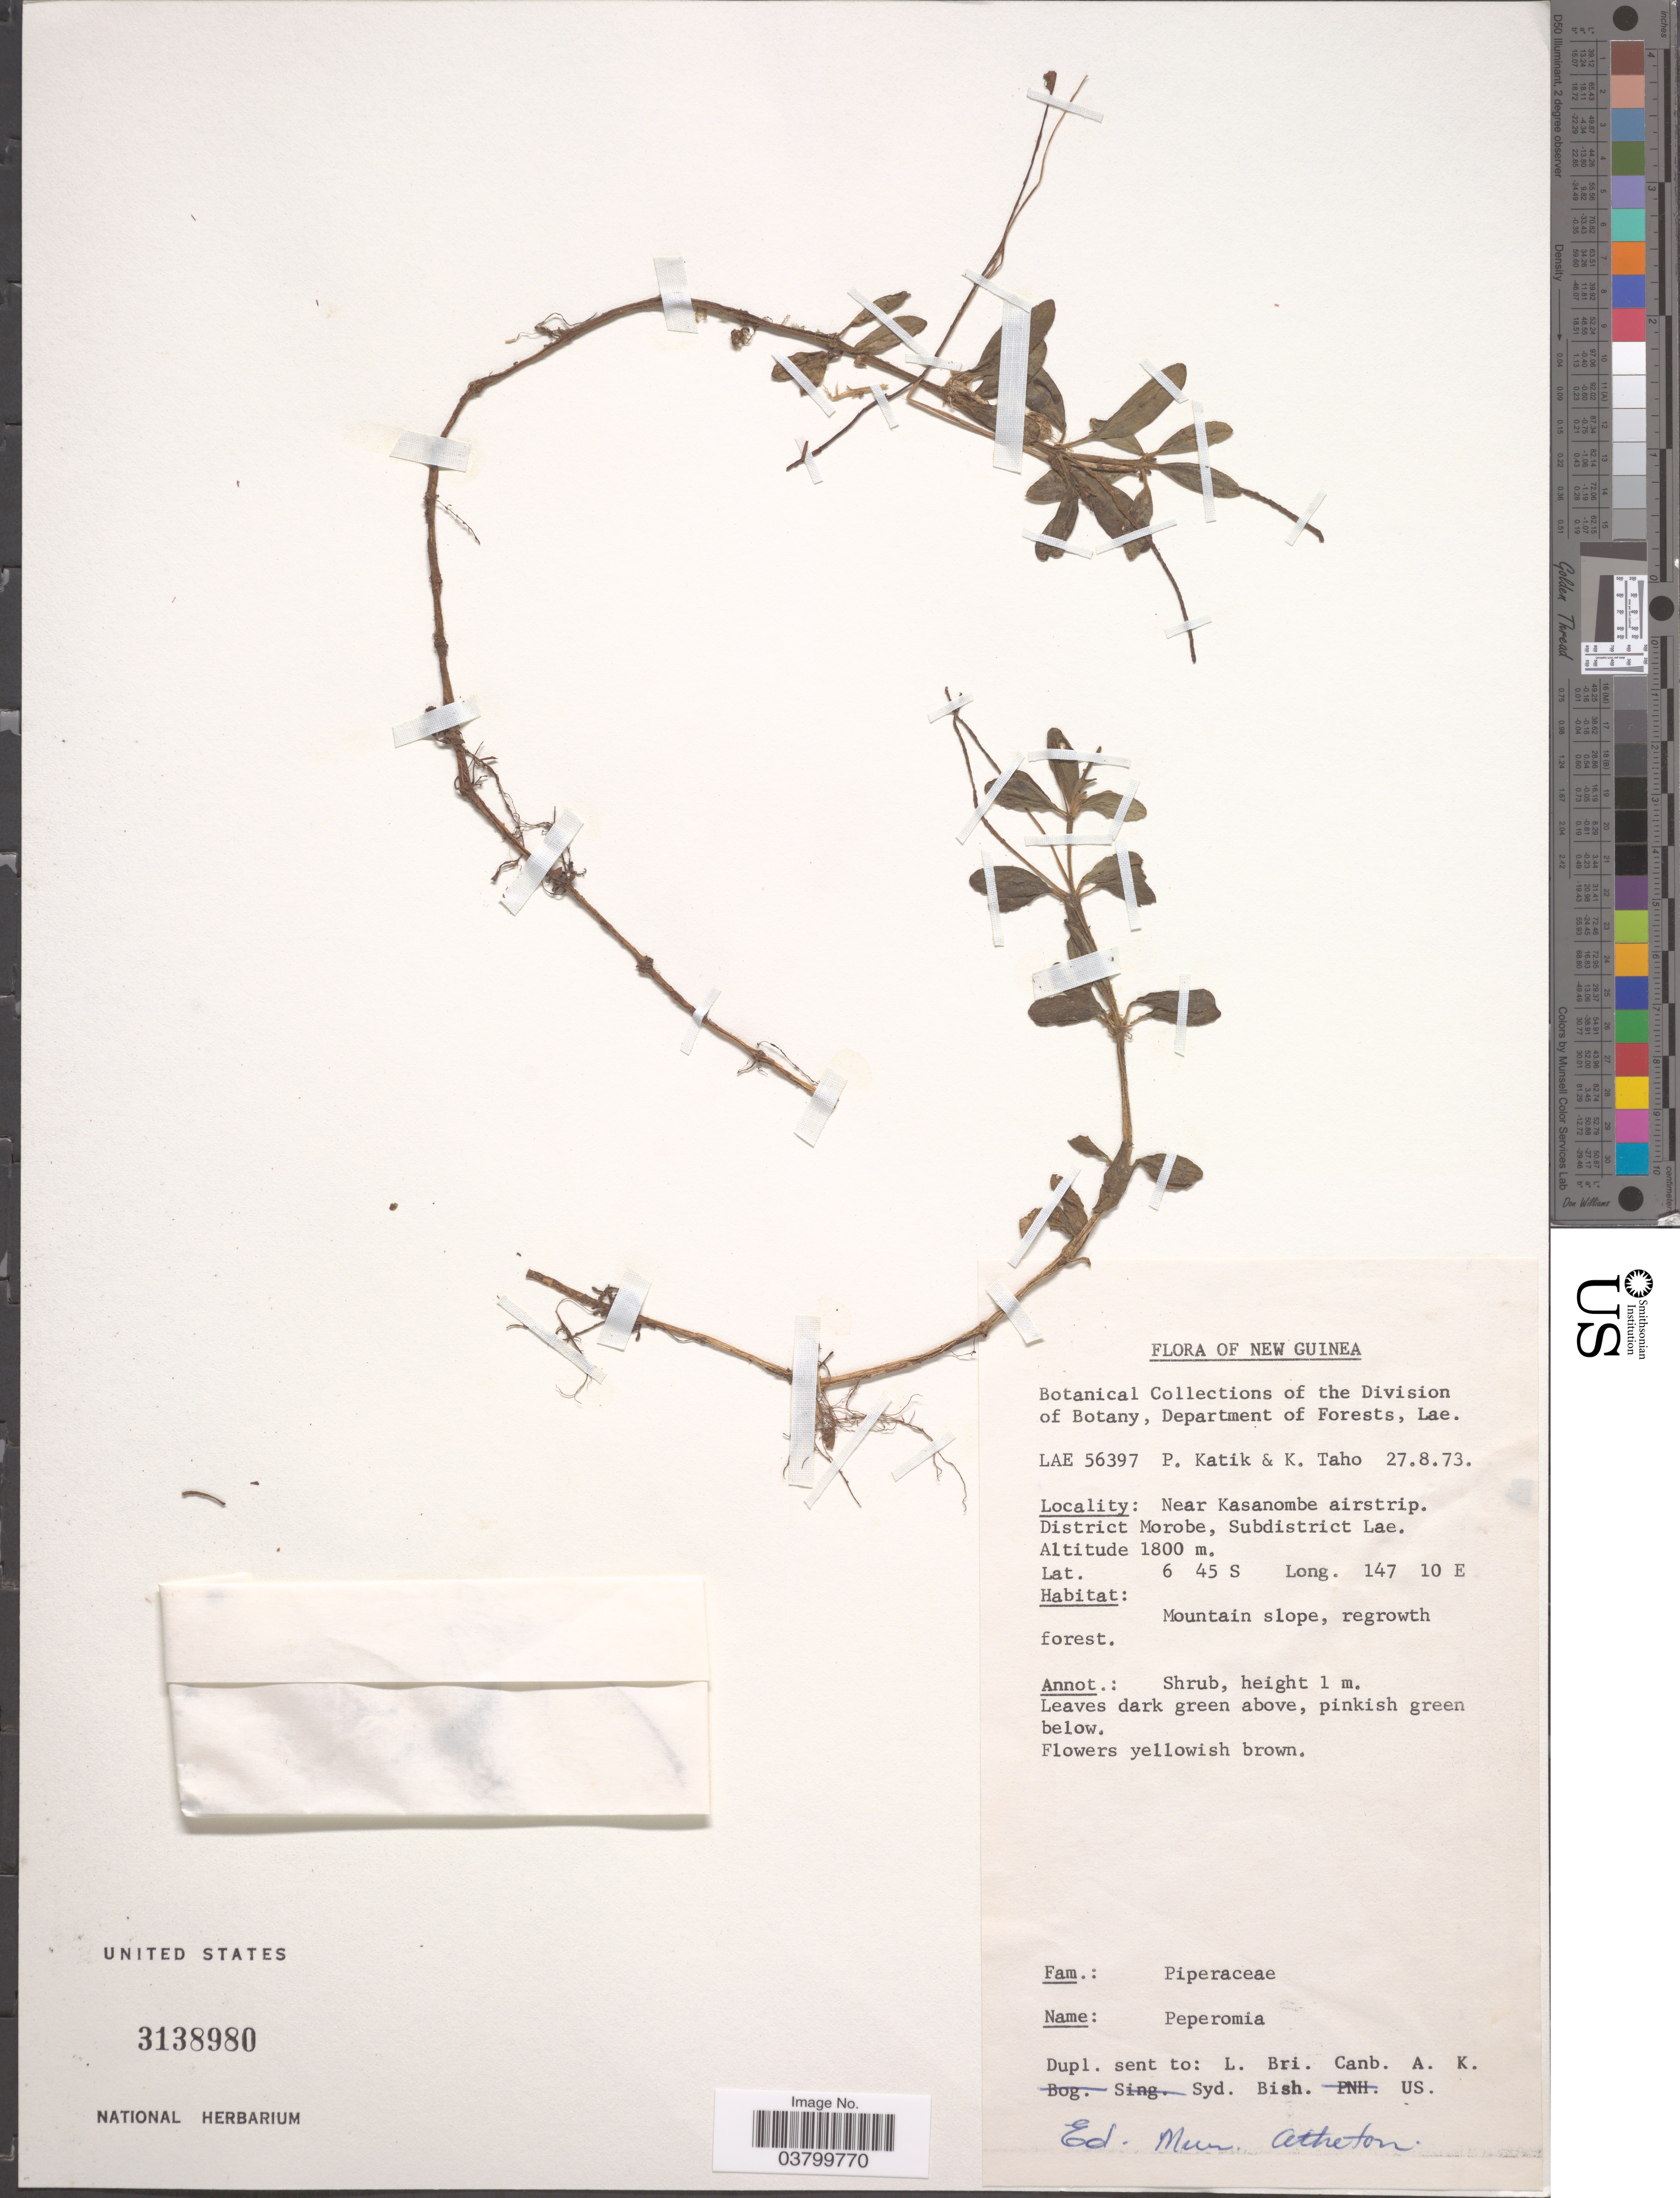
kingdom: Plantae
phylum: Tracheophyta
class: Magnoliopsida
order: Piperales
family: Piperaceae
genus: Peperomia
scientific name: Peperomia sp.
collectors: P. Katik & K. Taho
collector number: LAE56397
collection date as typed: Transcribed d/m/y: 27/8/73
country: Papua New Guinea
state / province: Morobe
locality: New Guinea. Near Kasanombe airstrip. District Morobe, Subdistrict Lae. Mountain slope.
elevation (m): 1800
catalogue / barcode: US 3138980